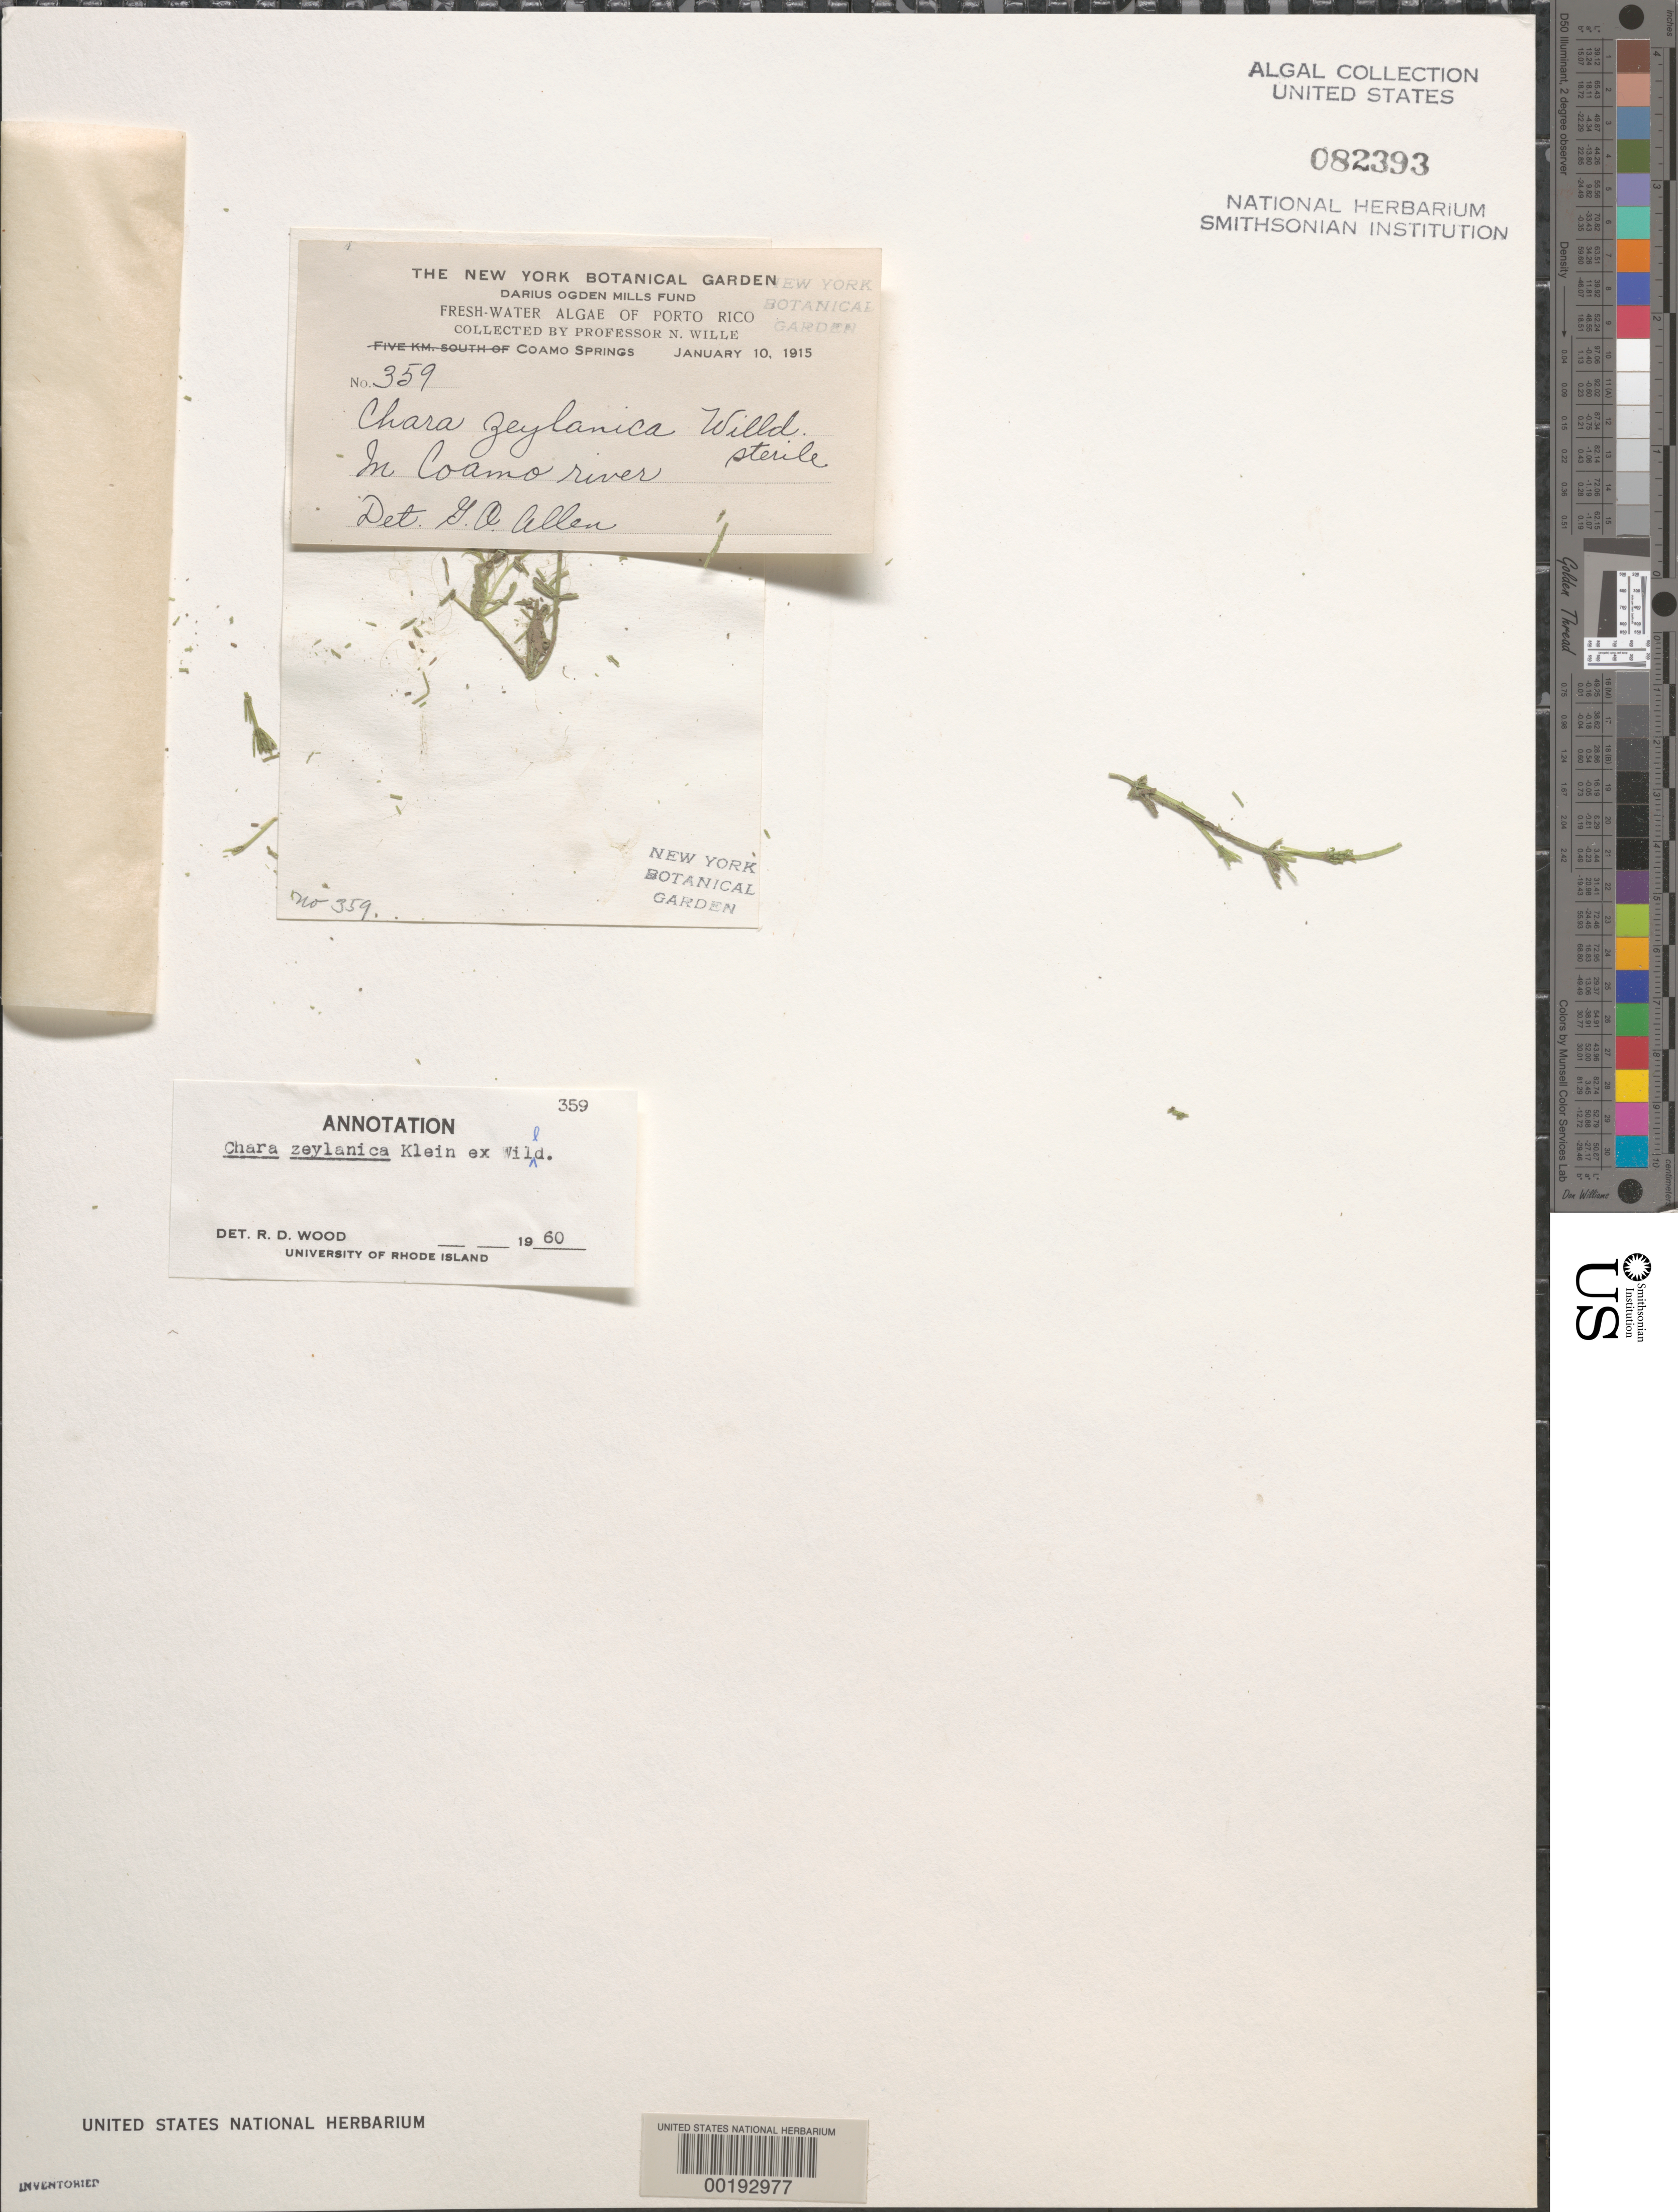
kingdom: Plantae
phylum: Charophyta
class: Charophyceae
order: Charales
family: Characeae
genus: Chara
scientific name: Chara zeylanica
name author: J.G. Klein ex Willd.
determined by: Wood, R. D.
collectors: N. Wille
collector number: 359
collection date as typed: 10 Jan 1915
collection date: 1915-01-10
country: Puerto Rico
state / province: Coamo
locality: Rio coamo, coamo springs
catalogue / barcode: US 82393